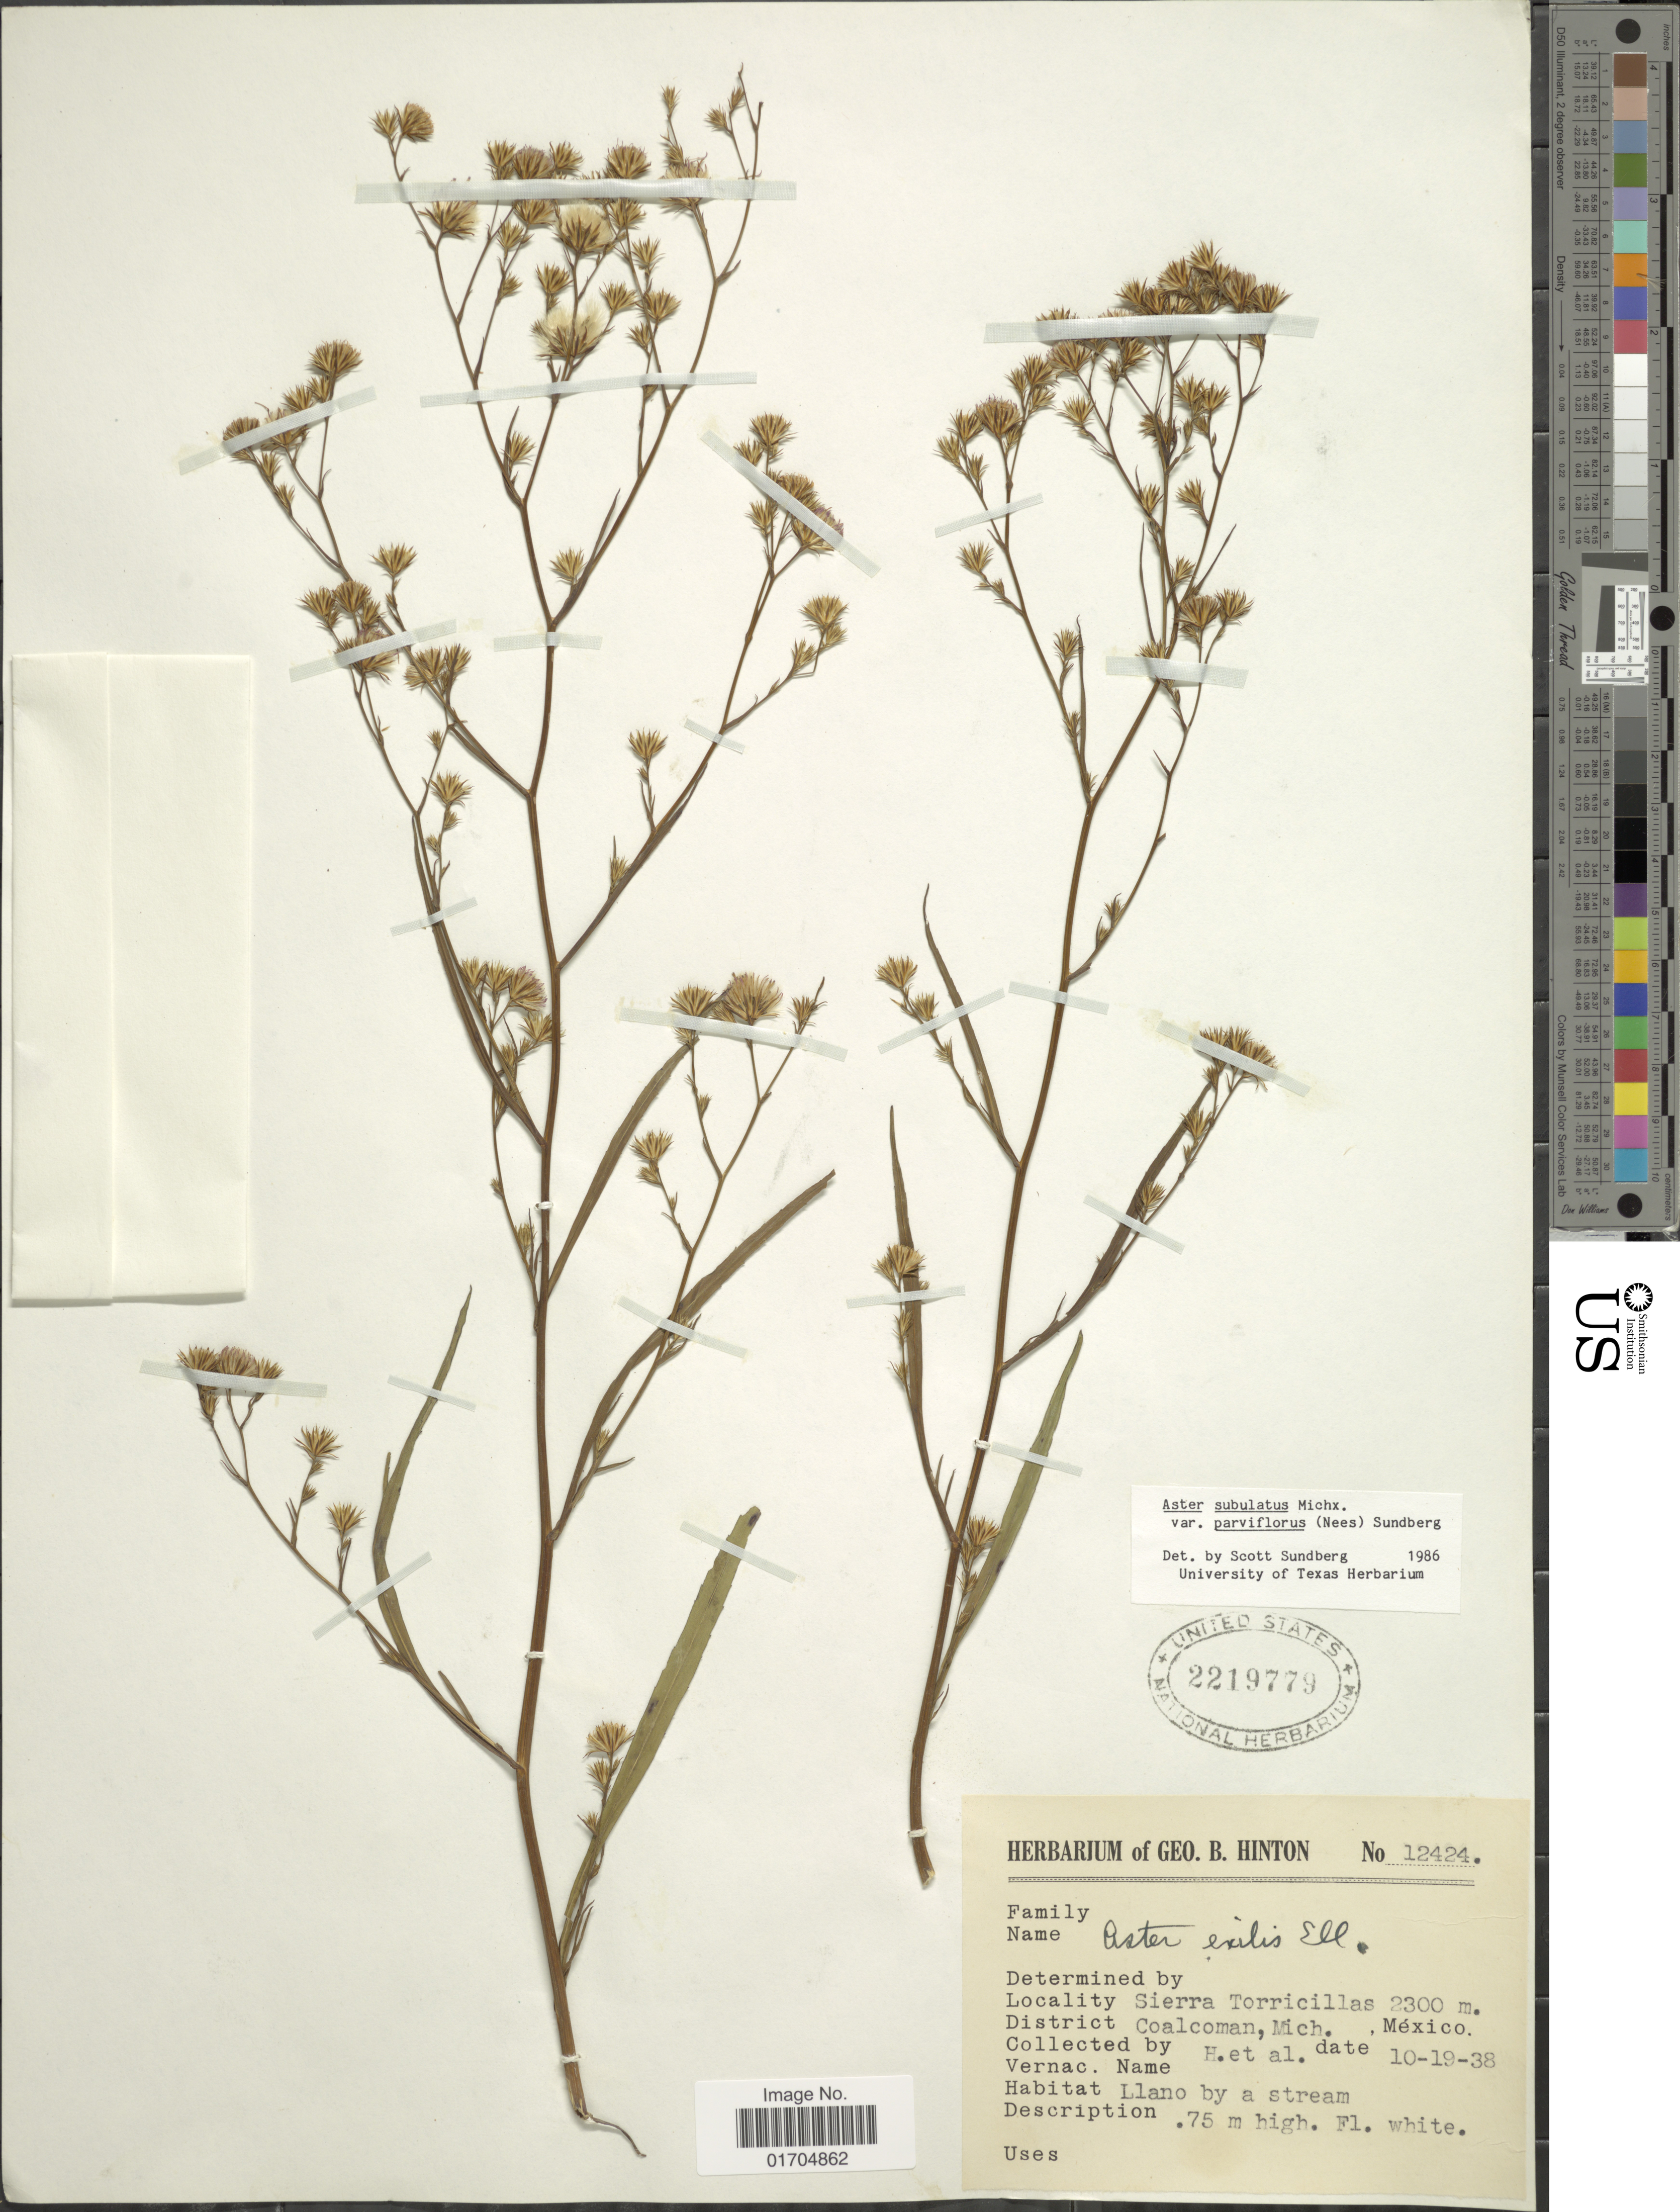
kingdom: Plantae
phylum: Tracheophyta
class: Magnoliopsida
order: Asterales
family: Asteraceae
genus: Symphyotrichum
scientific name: Symphyotrichum subulatum var. parviflorum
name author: (Nees) S.D. Sundb.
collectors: G. B. Hinton & et al.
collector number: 12424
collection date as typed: Transcribed d/m/y: 19/10/38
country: Mexico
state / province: Michoacán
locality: Sierra Torricillas, District Coalcoman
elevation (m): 2300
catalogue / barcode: US 2219779